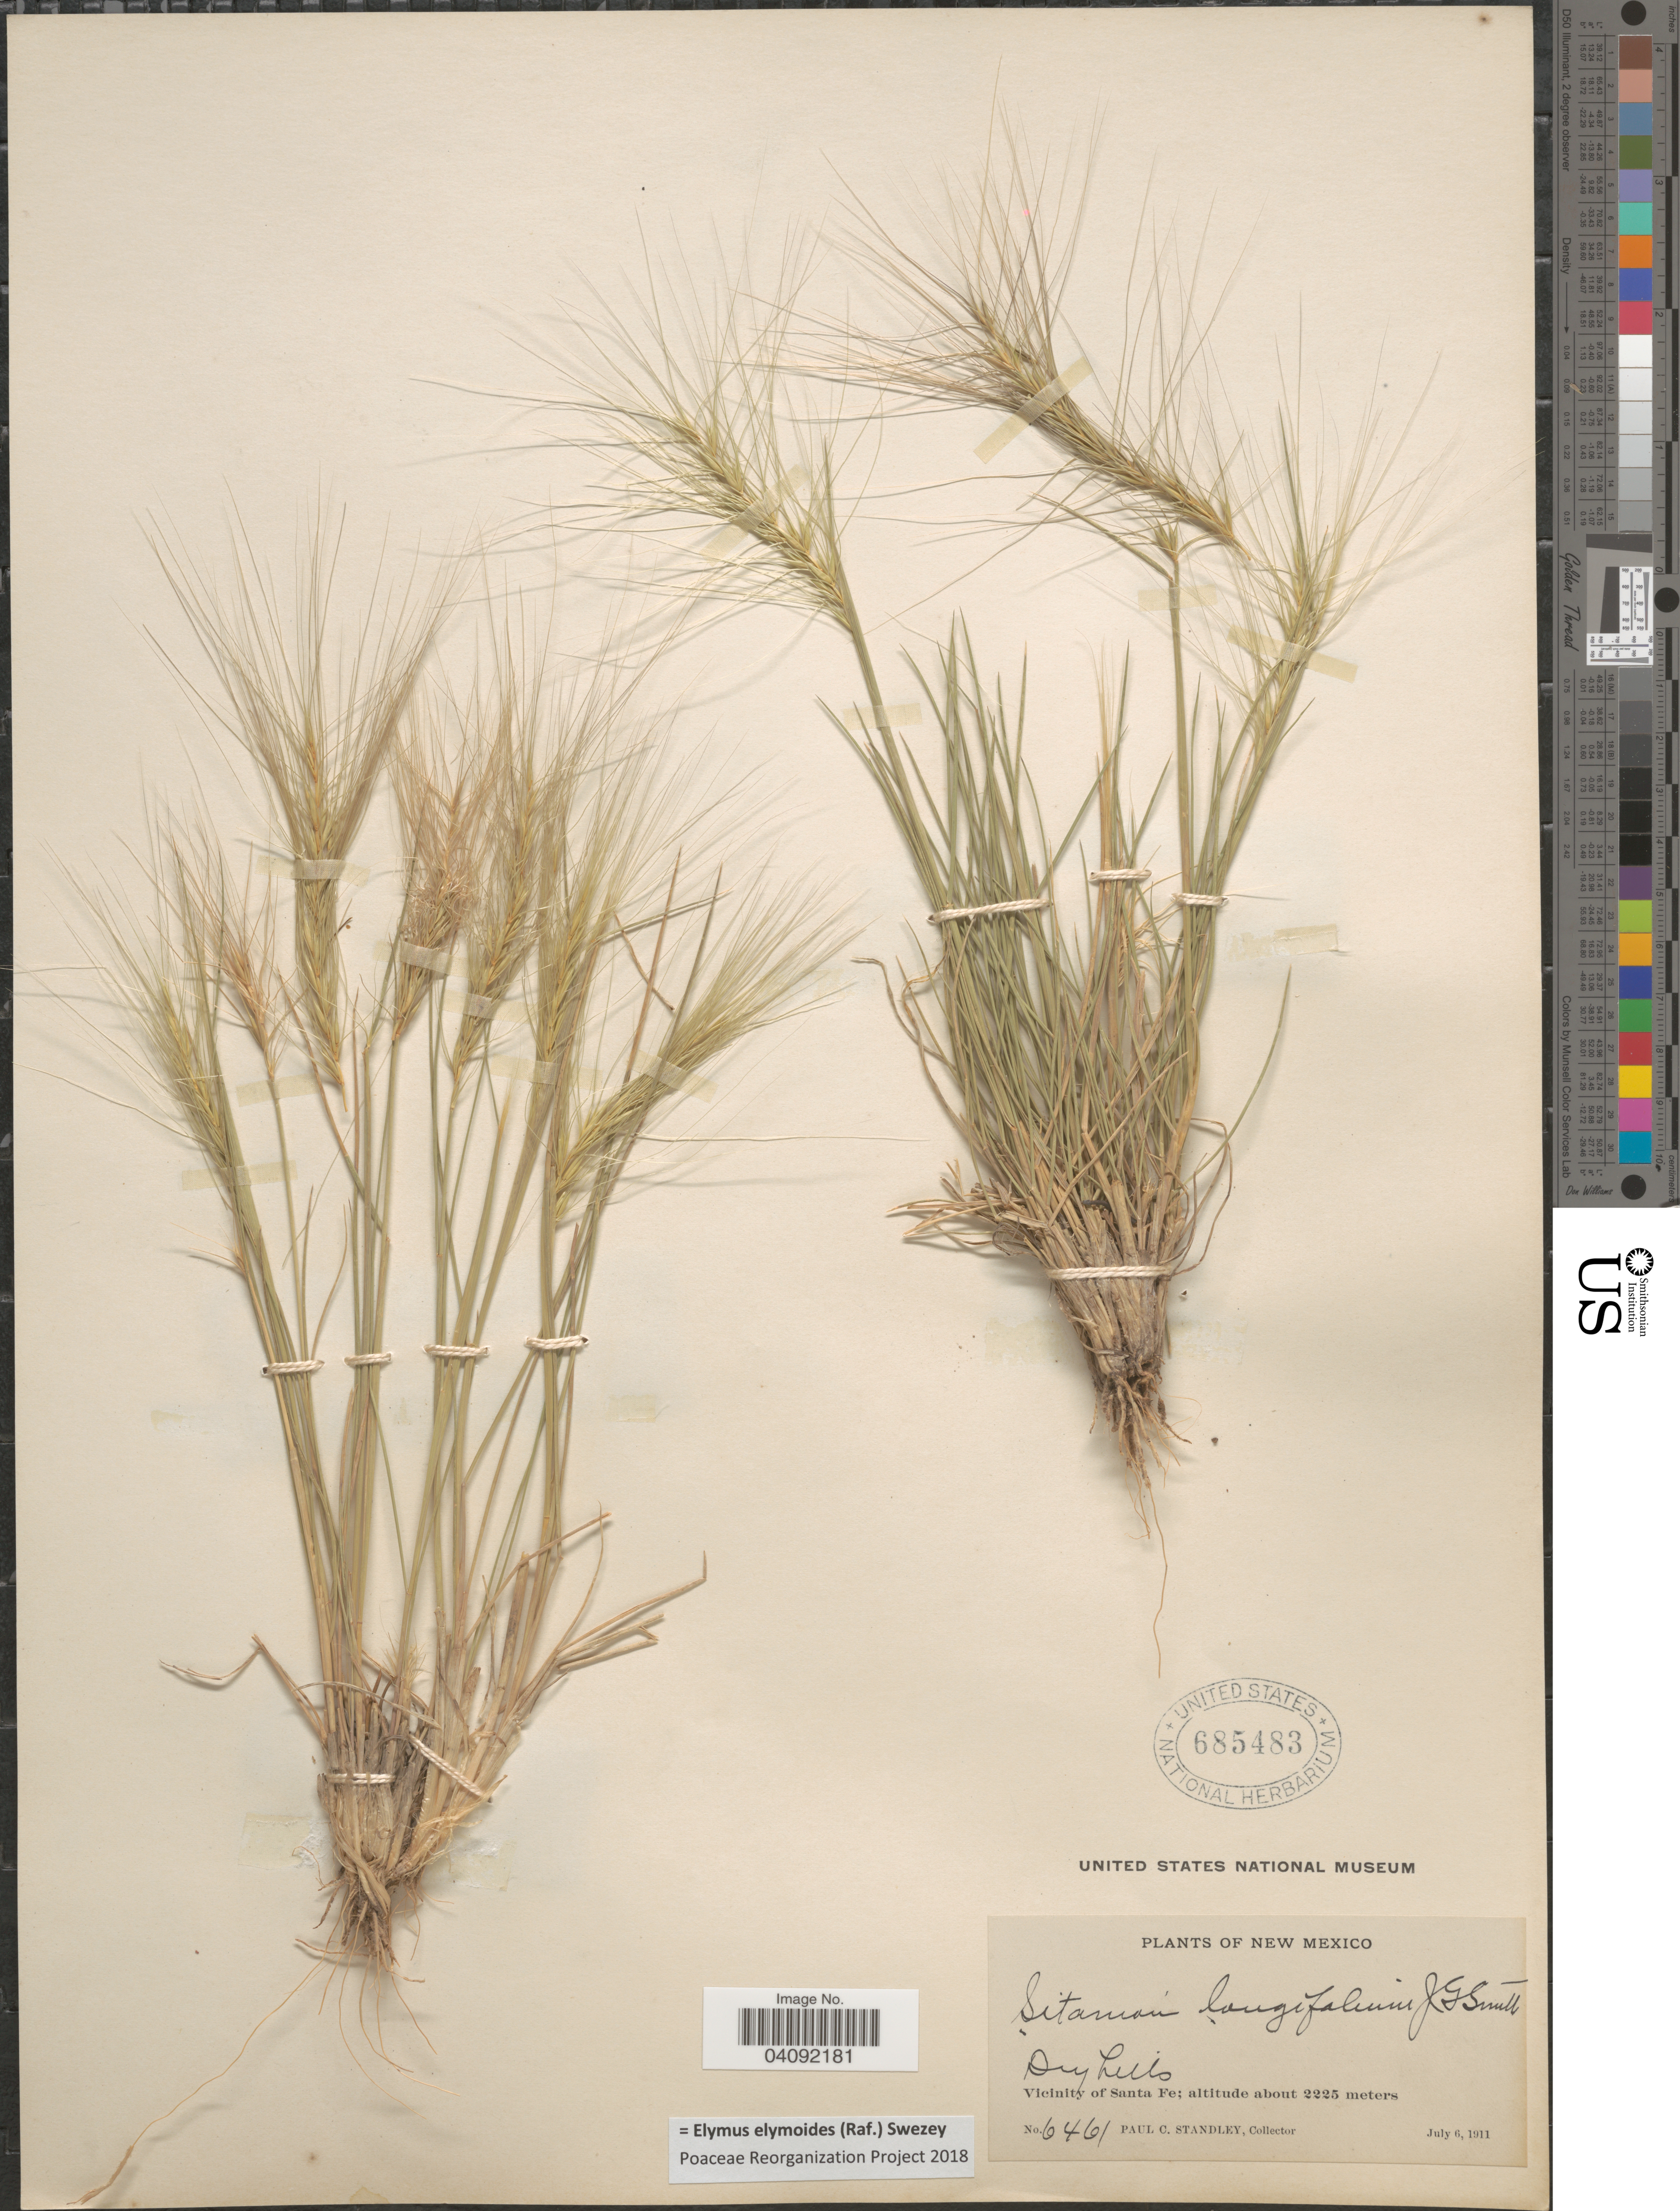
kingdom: Plantae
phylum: Tracheophyta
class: Liliopsida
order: Poales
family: Poaceae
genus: Elymus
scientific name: Elymus elymoides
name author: (Raf.) Swezey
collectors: P. C. Standley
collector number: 6461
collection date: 1911-07-06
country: United States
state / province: New Mexico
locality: Vicinity of Santa Fe.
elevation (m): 2225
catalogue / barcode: US 685483